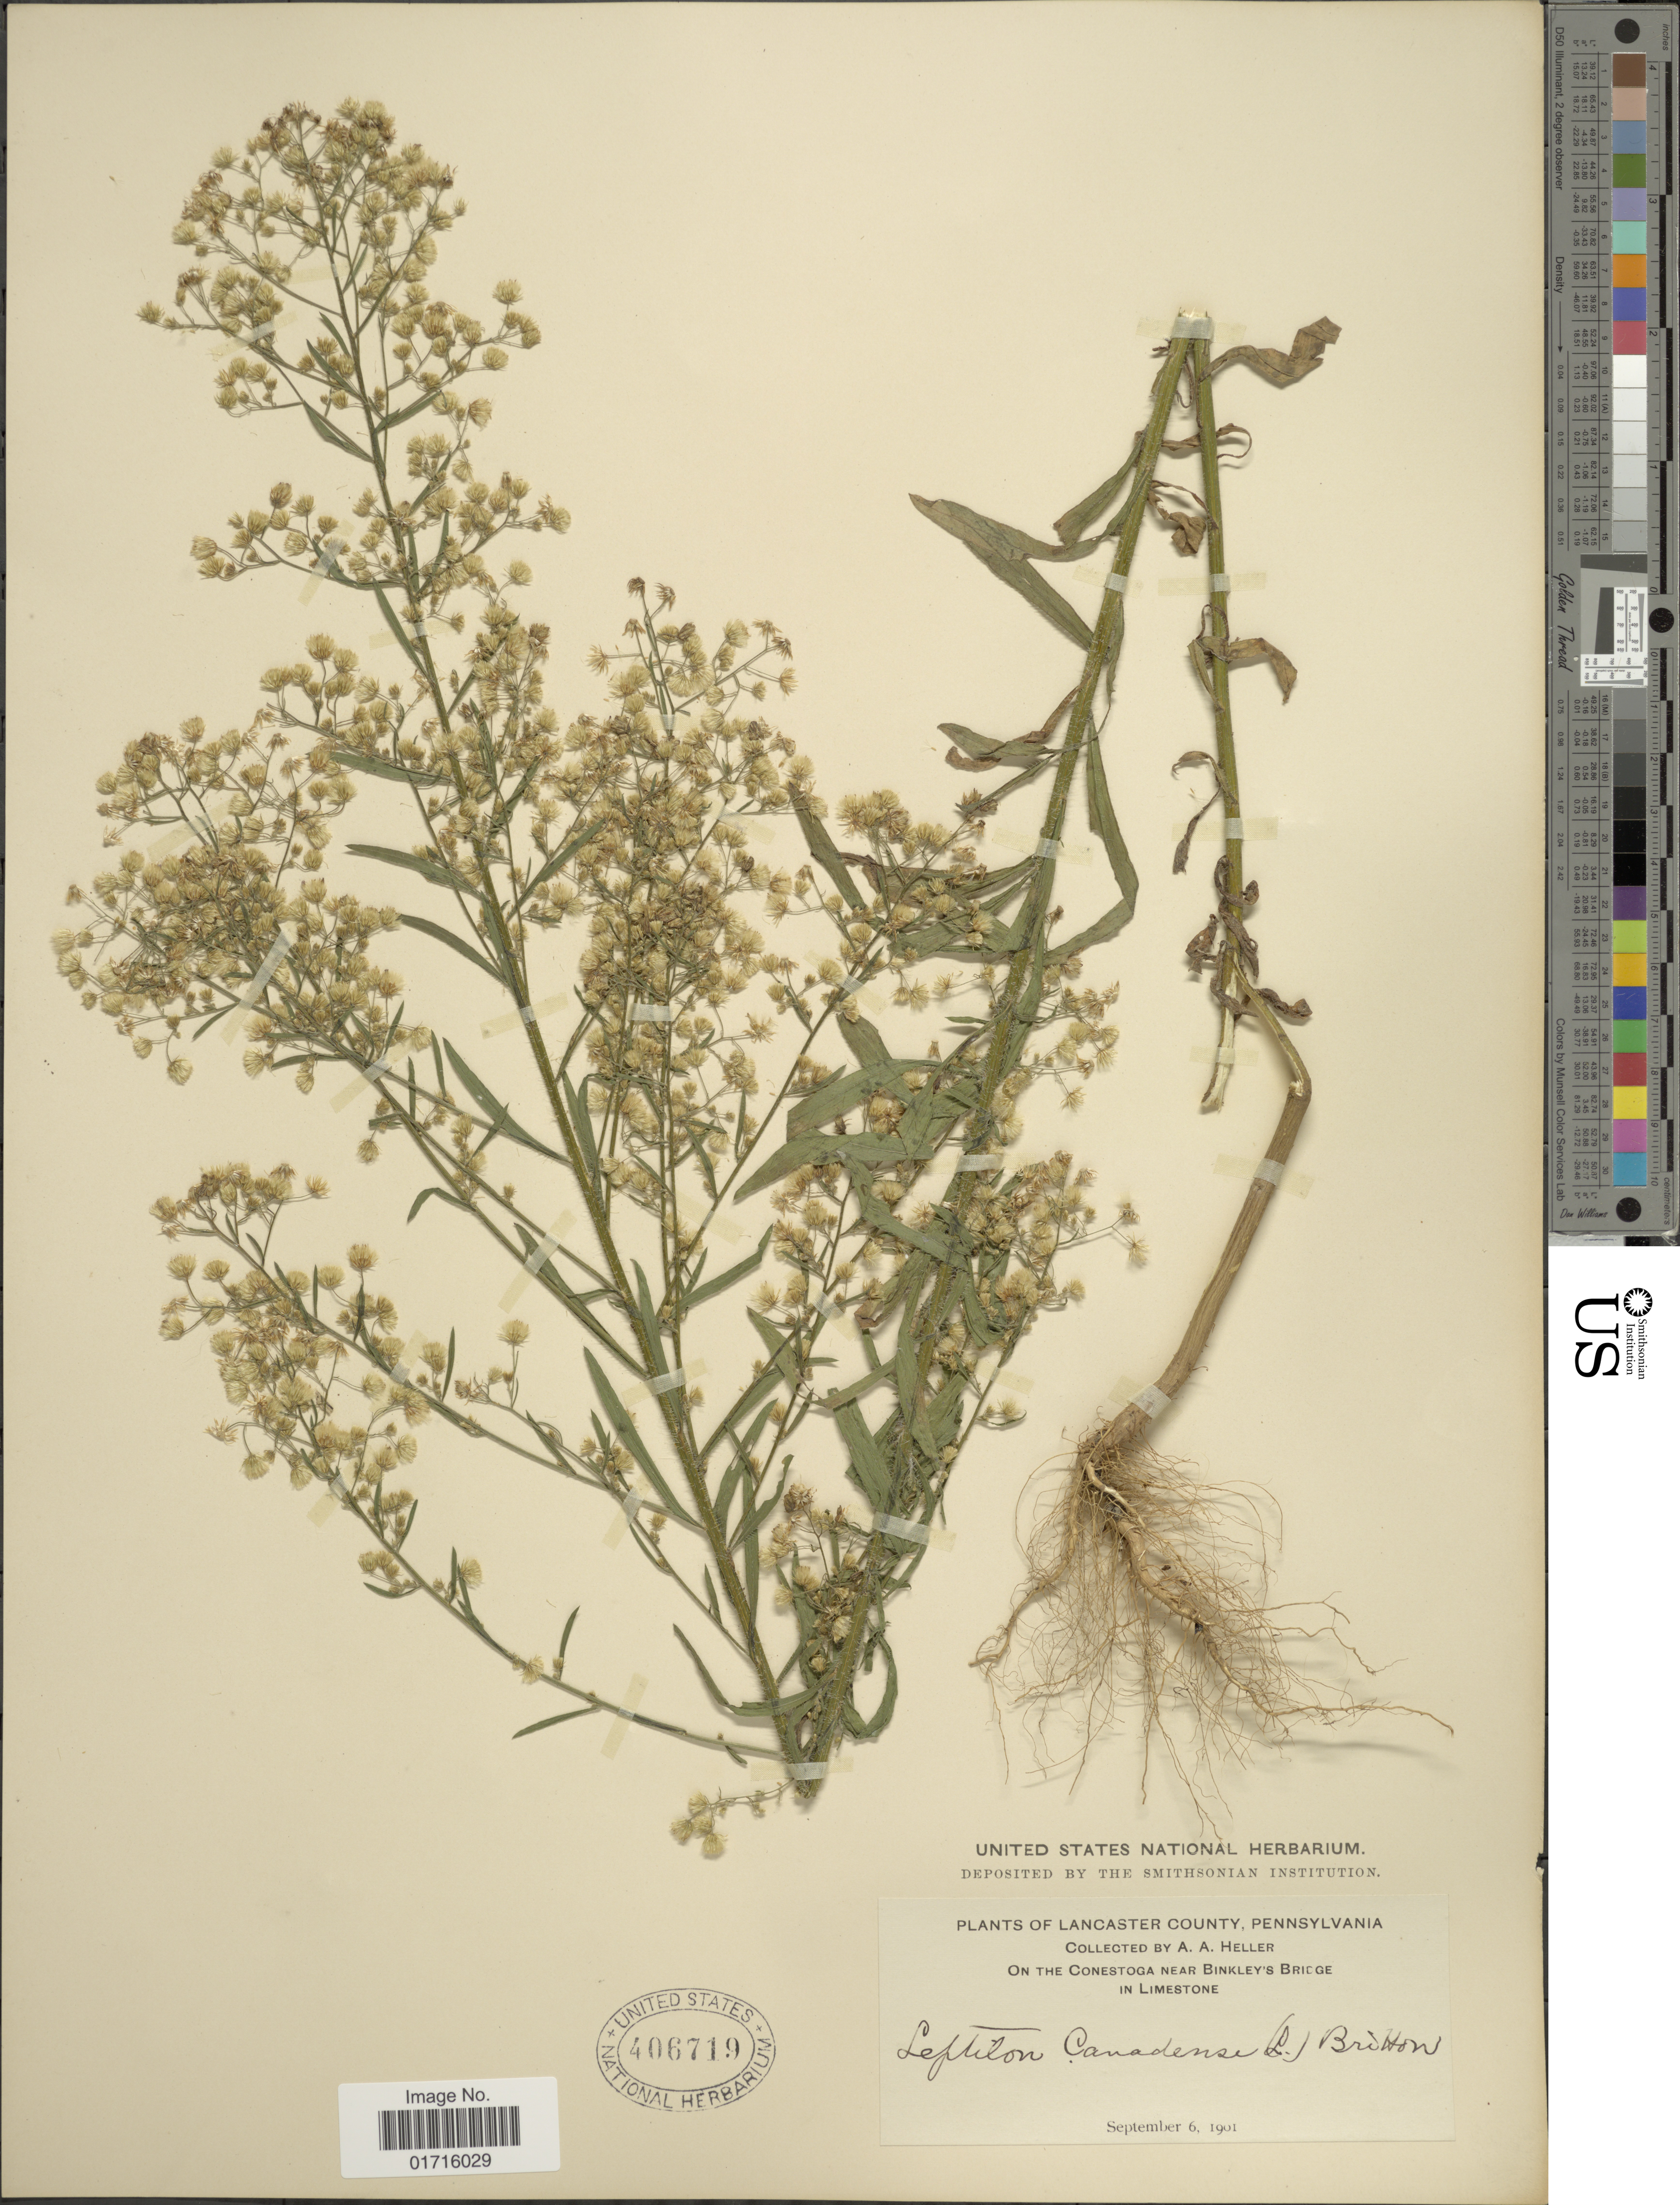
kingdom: Plantae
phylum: Tracheophyta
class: Magnoliopsida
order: Asterales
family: Asteraceae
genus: Conyza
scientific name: Conyza canadensis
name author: (L.) Cronq.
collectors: A. A. Heller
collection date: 1901-09-06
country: United States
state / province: Pennsylvania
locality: Lancaster County, On the Conestoga near Binkley's Bridge in Limestone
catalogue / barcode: US 406719